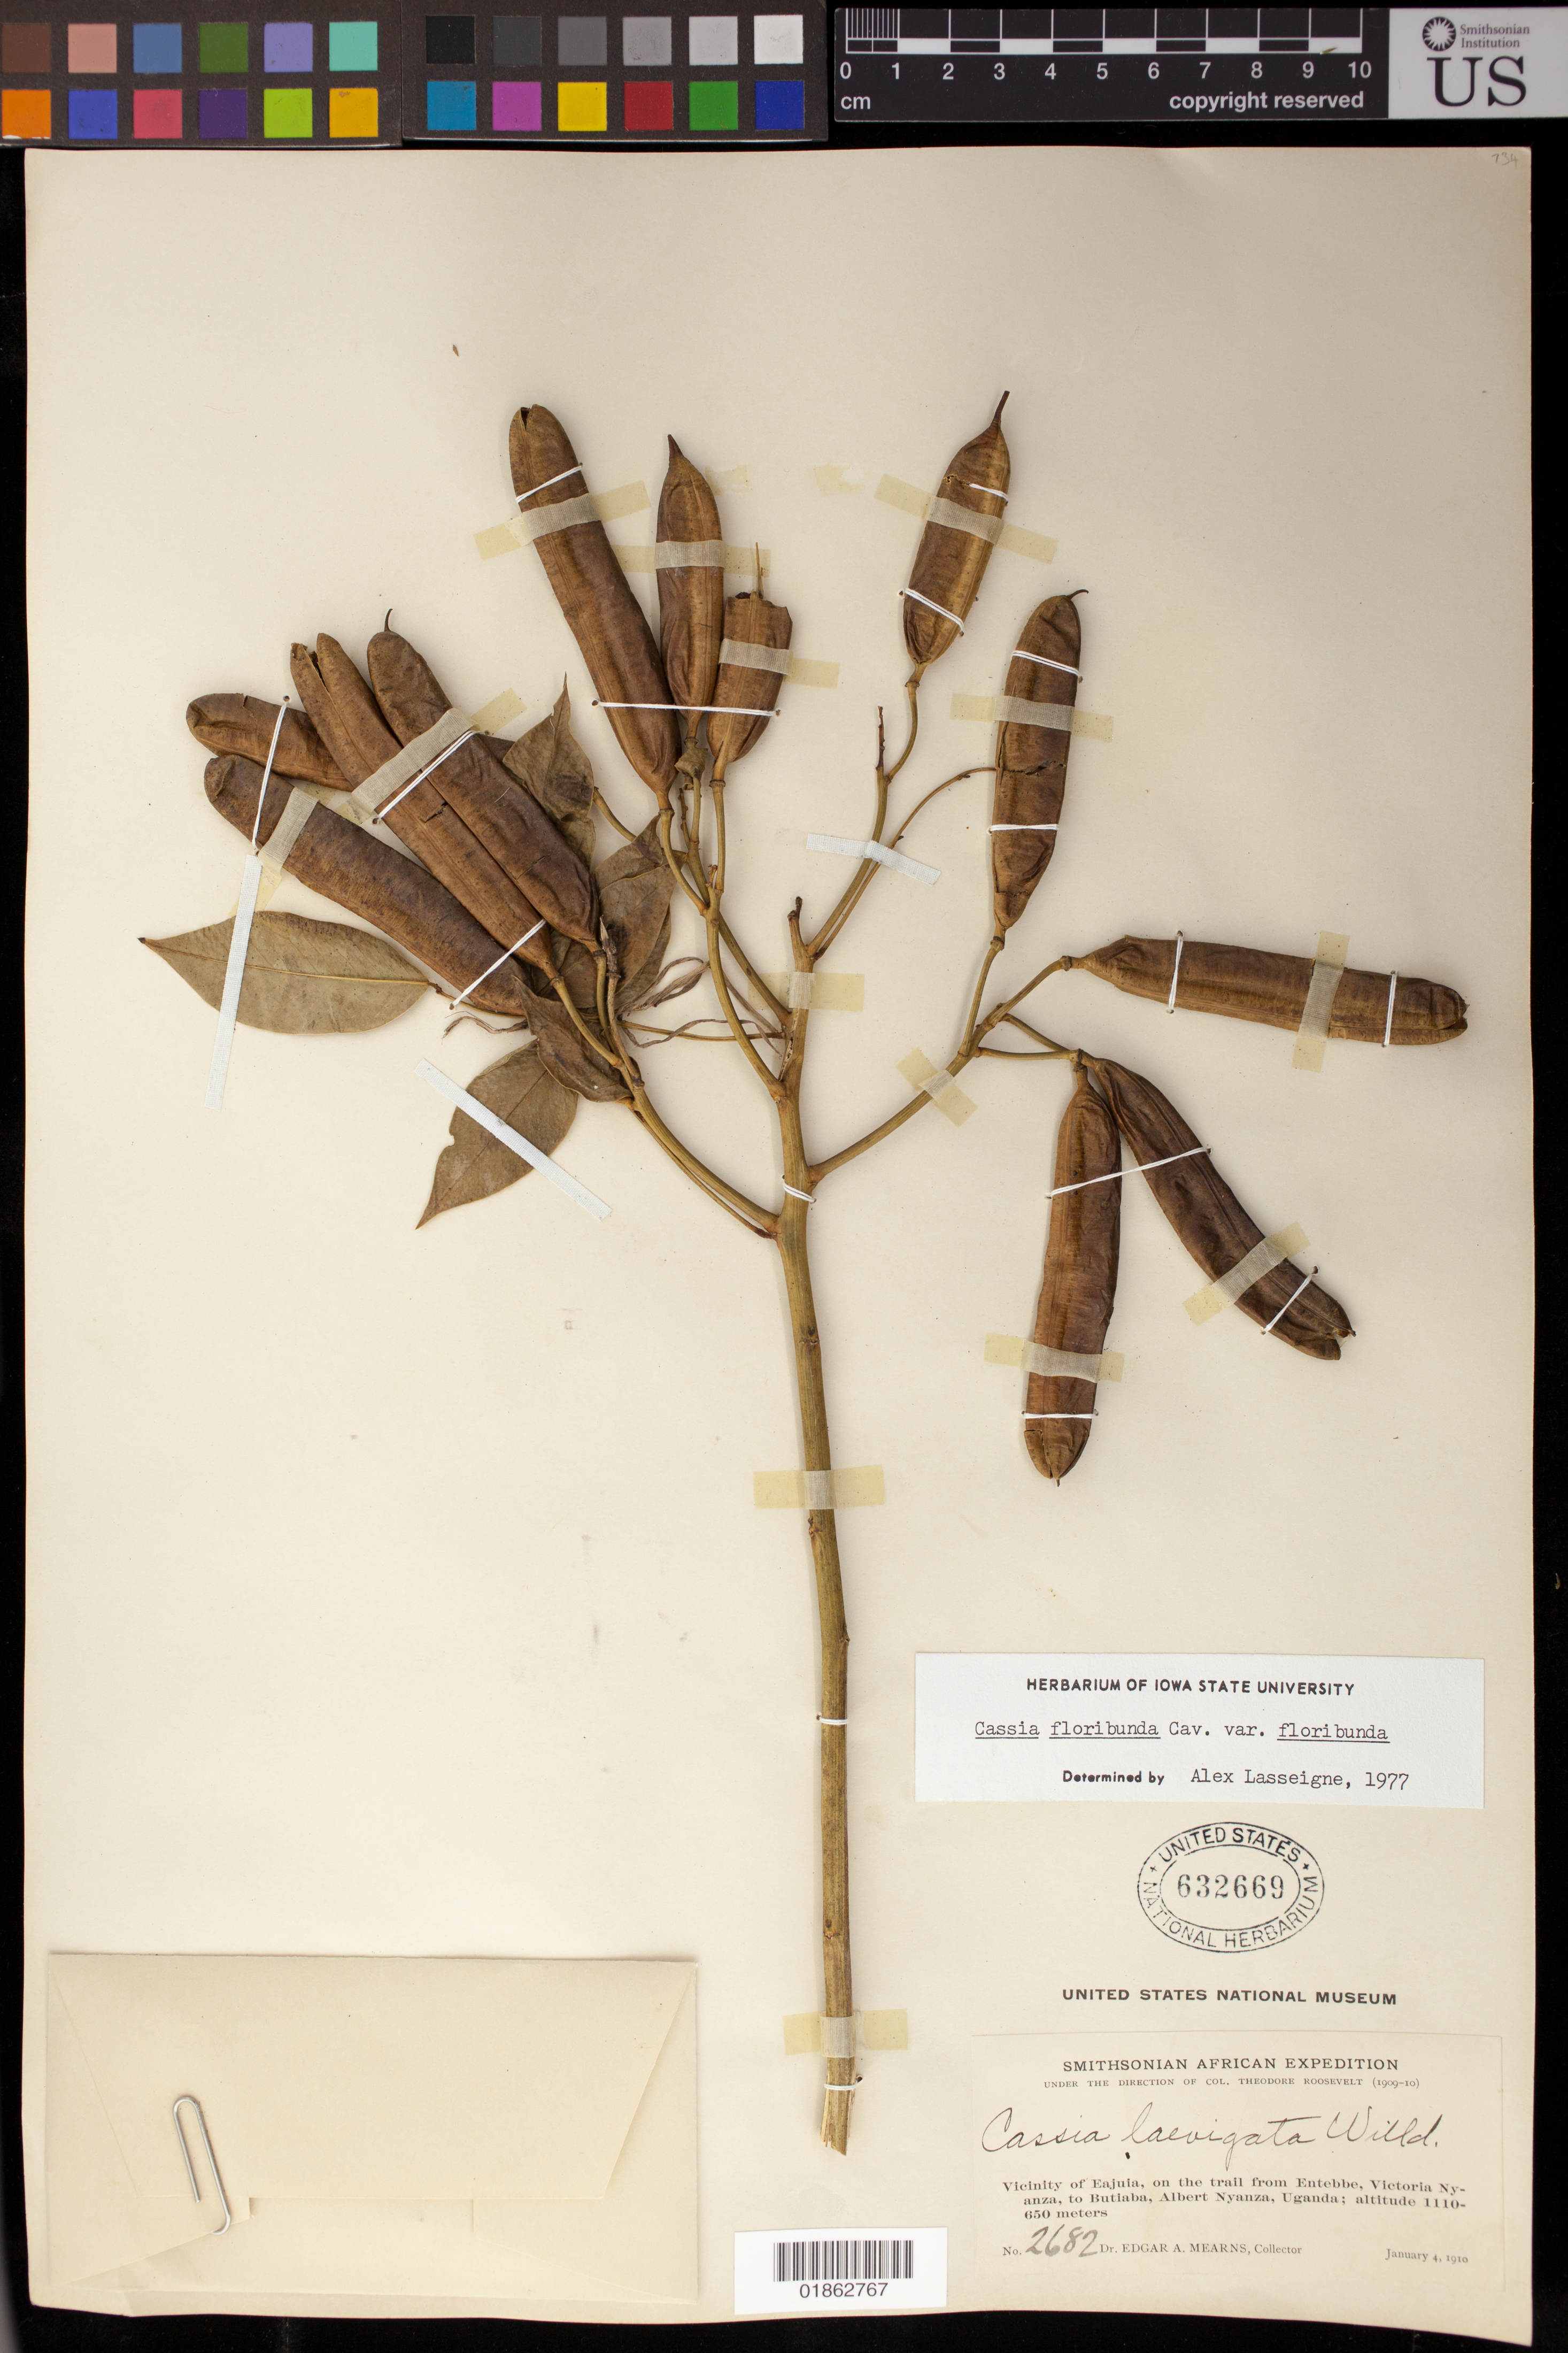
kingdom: Plantae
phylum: Tracheophyta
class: Magnoliopsida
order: Fabales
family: Fabaceae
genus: Cassia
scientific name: Cassia floribunda var. floribunda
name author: Cav.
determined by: Lasseigne, Alex A.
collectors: E. A. Mearns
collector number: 2682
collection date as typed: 04 Jan 1910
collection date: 1910-01-04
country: Uganda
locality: Vicinity of Eajuia, on the trail from Entebbe, Victoria Nyanza, to Butiaba, Albert Nyanza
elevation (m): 1110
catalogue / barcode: US 632669